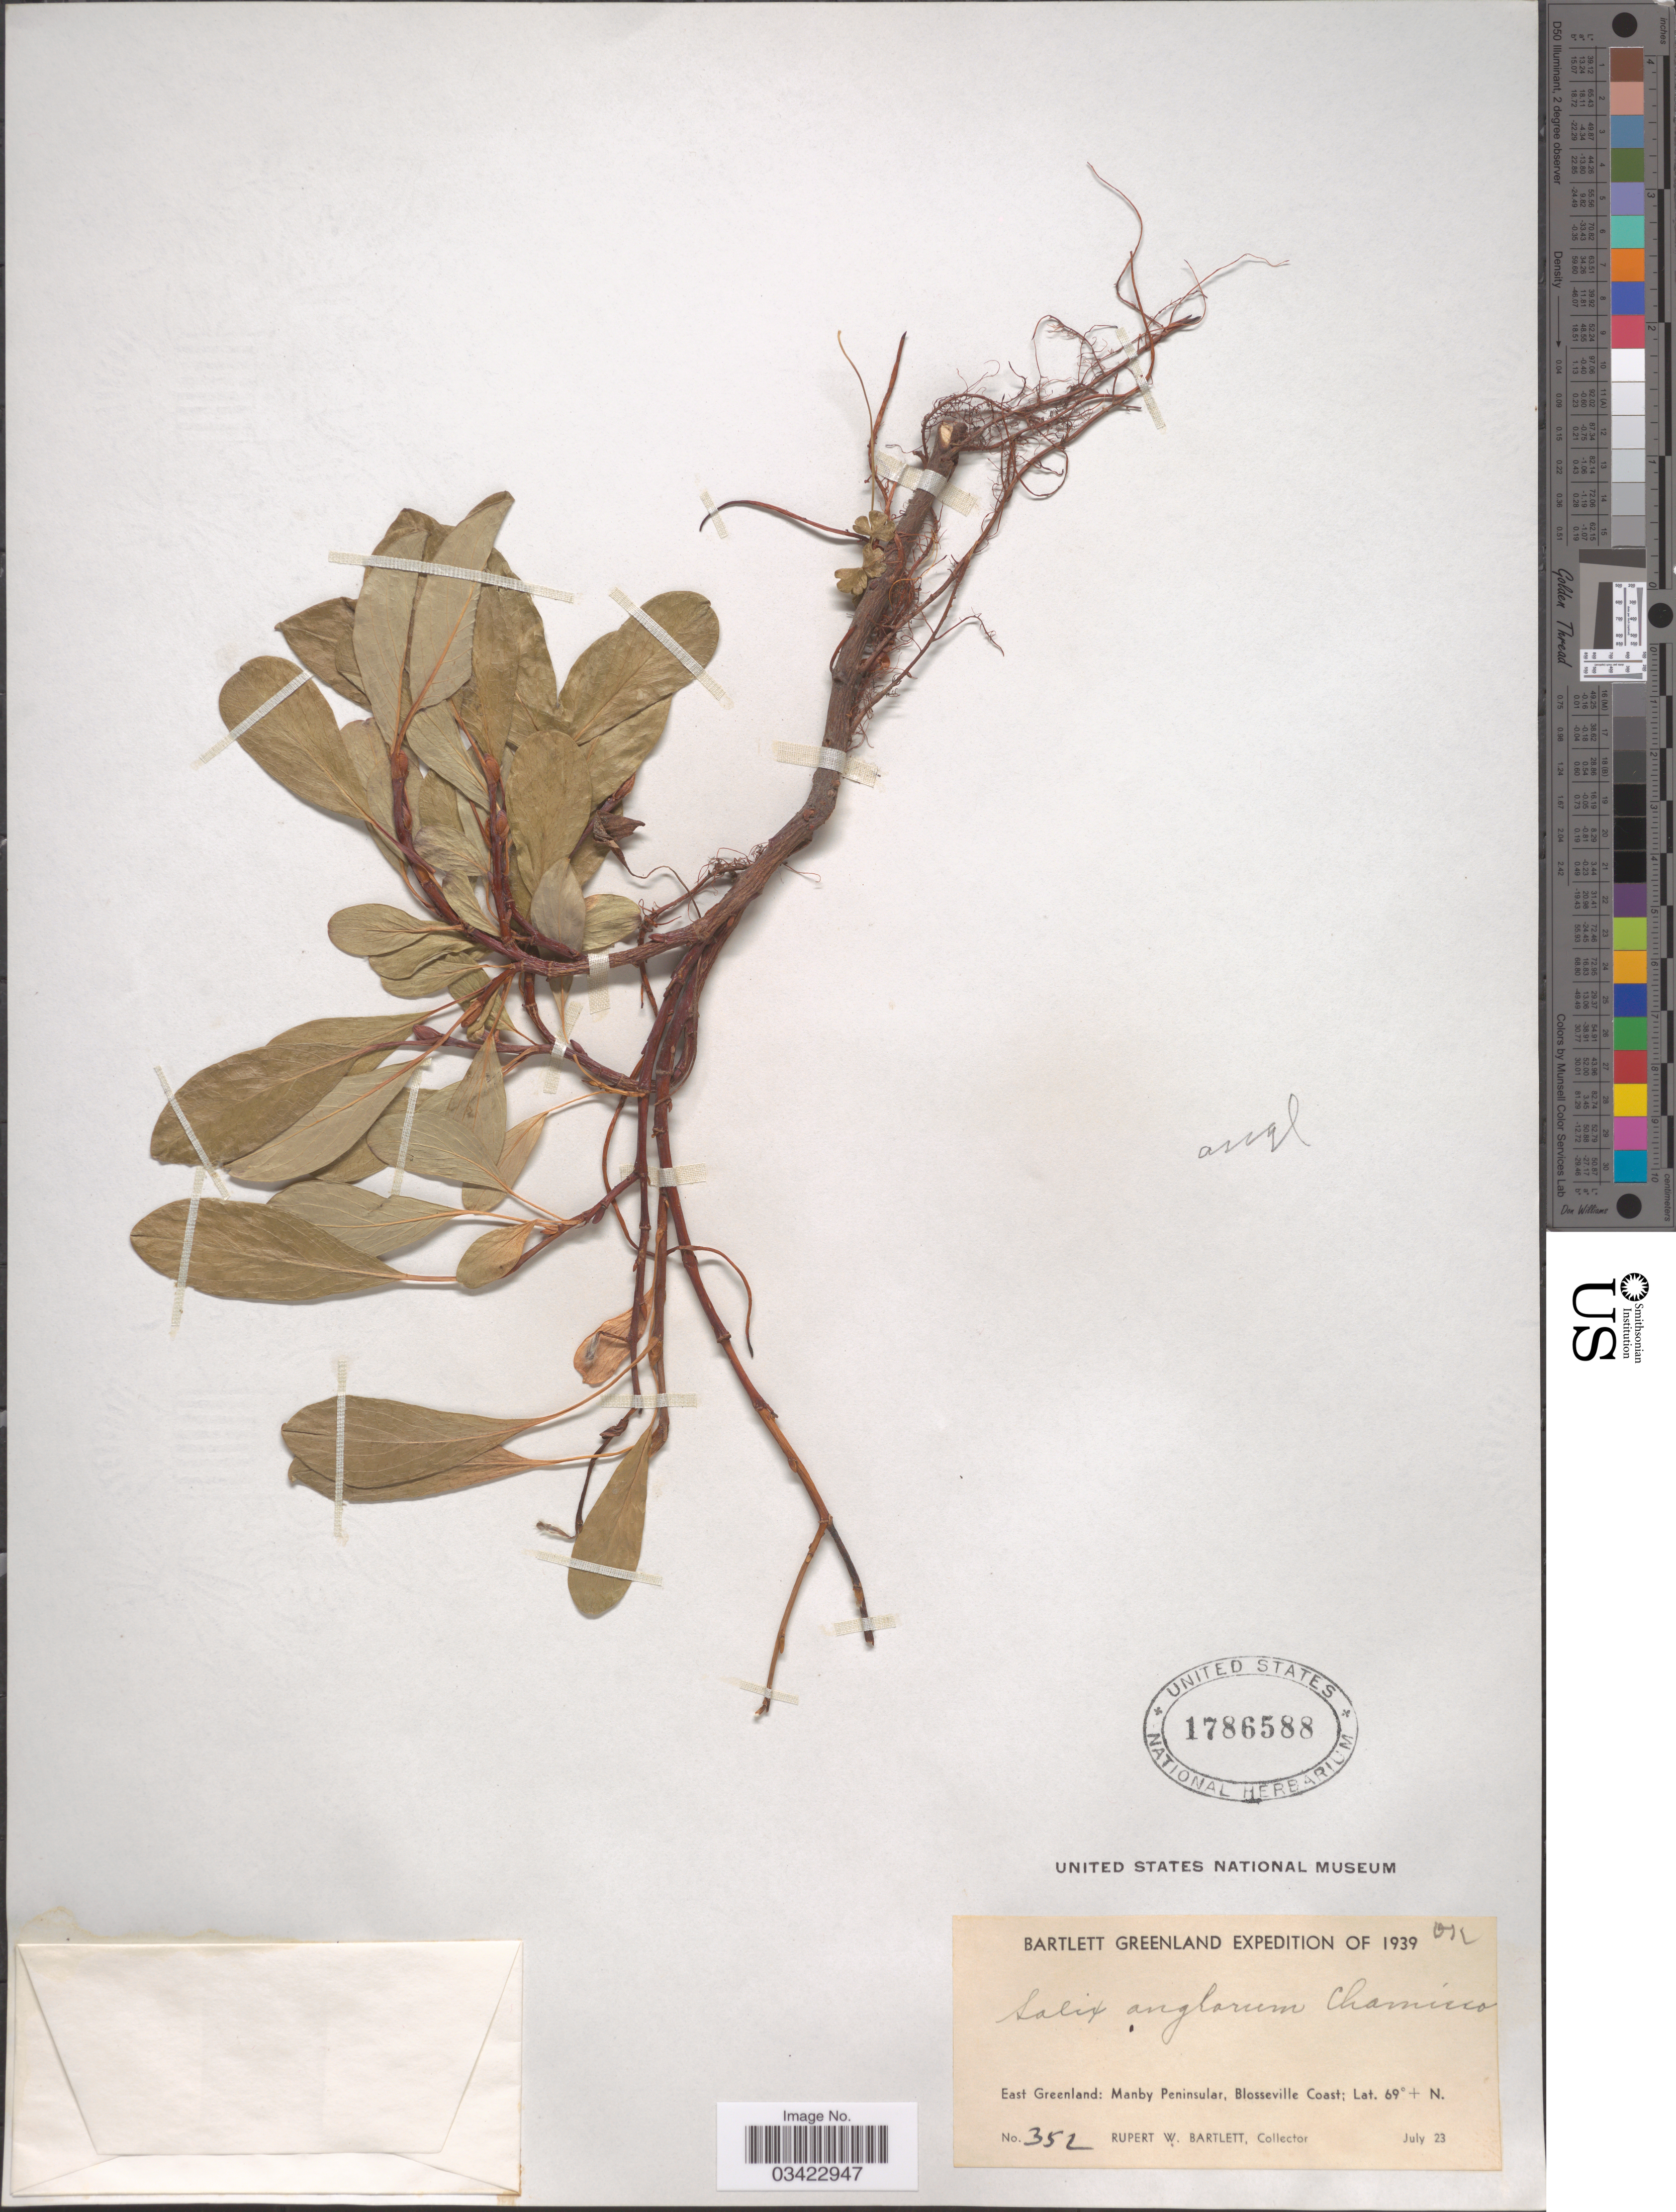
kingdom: Plantae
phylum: Tracheophyta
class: Magnoliopsida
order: Malpighiales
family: Salicaceae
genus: Salix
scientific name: Salix anglorum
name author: Cham.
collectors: R. W. Bartlett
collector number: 352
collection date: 1939-07-23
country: Greenland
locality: East Greenland: Manby Peninsular, Blosseville Coast.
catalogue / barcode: US 1786588